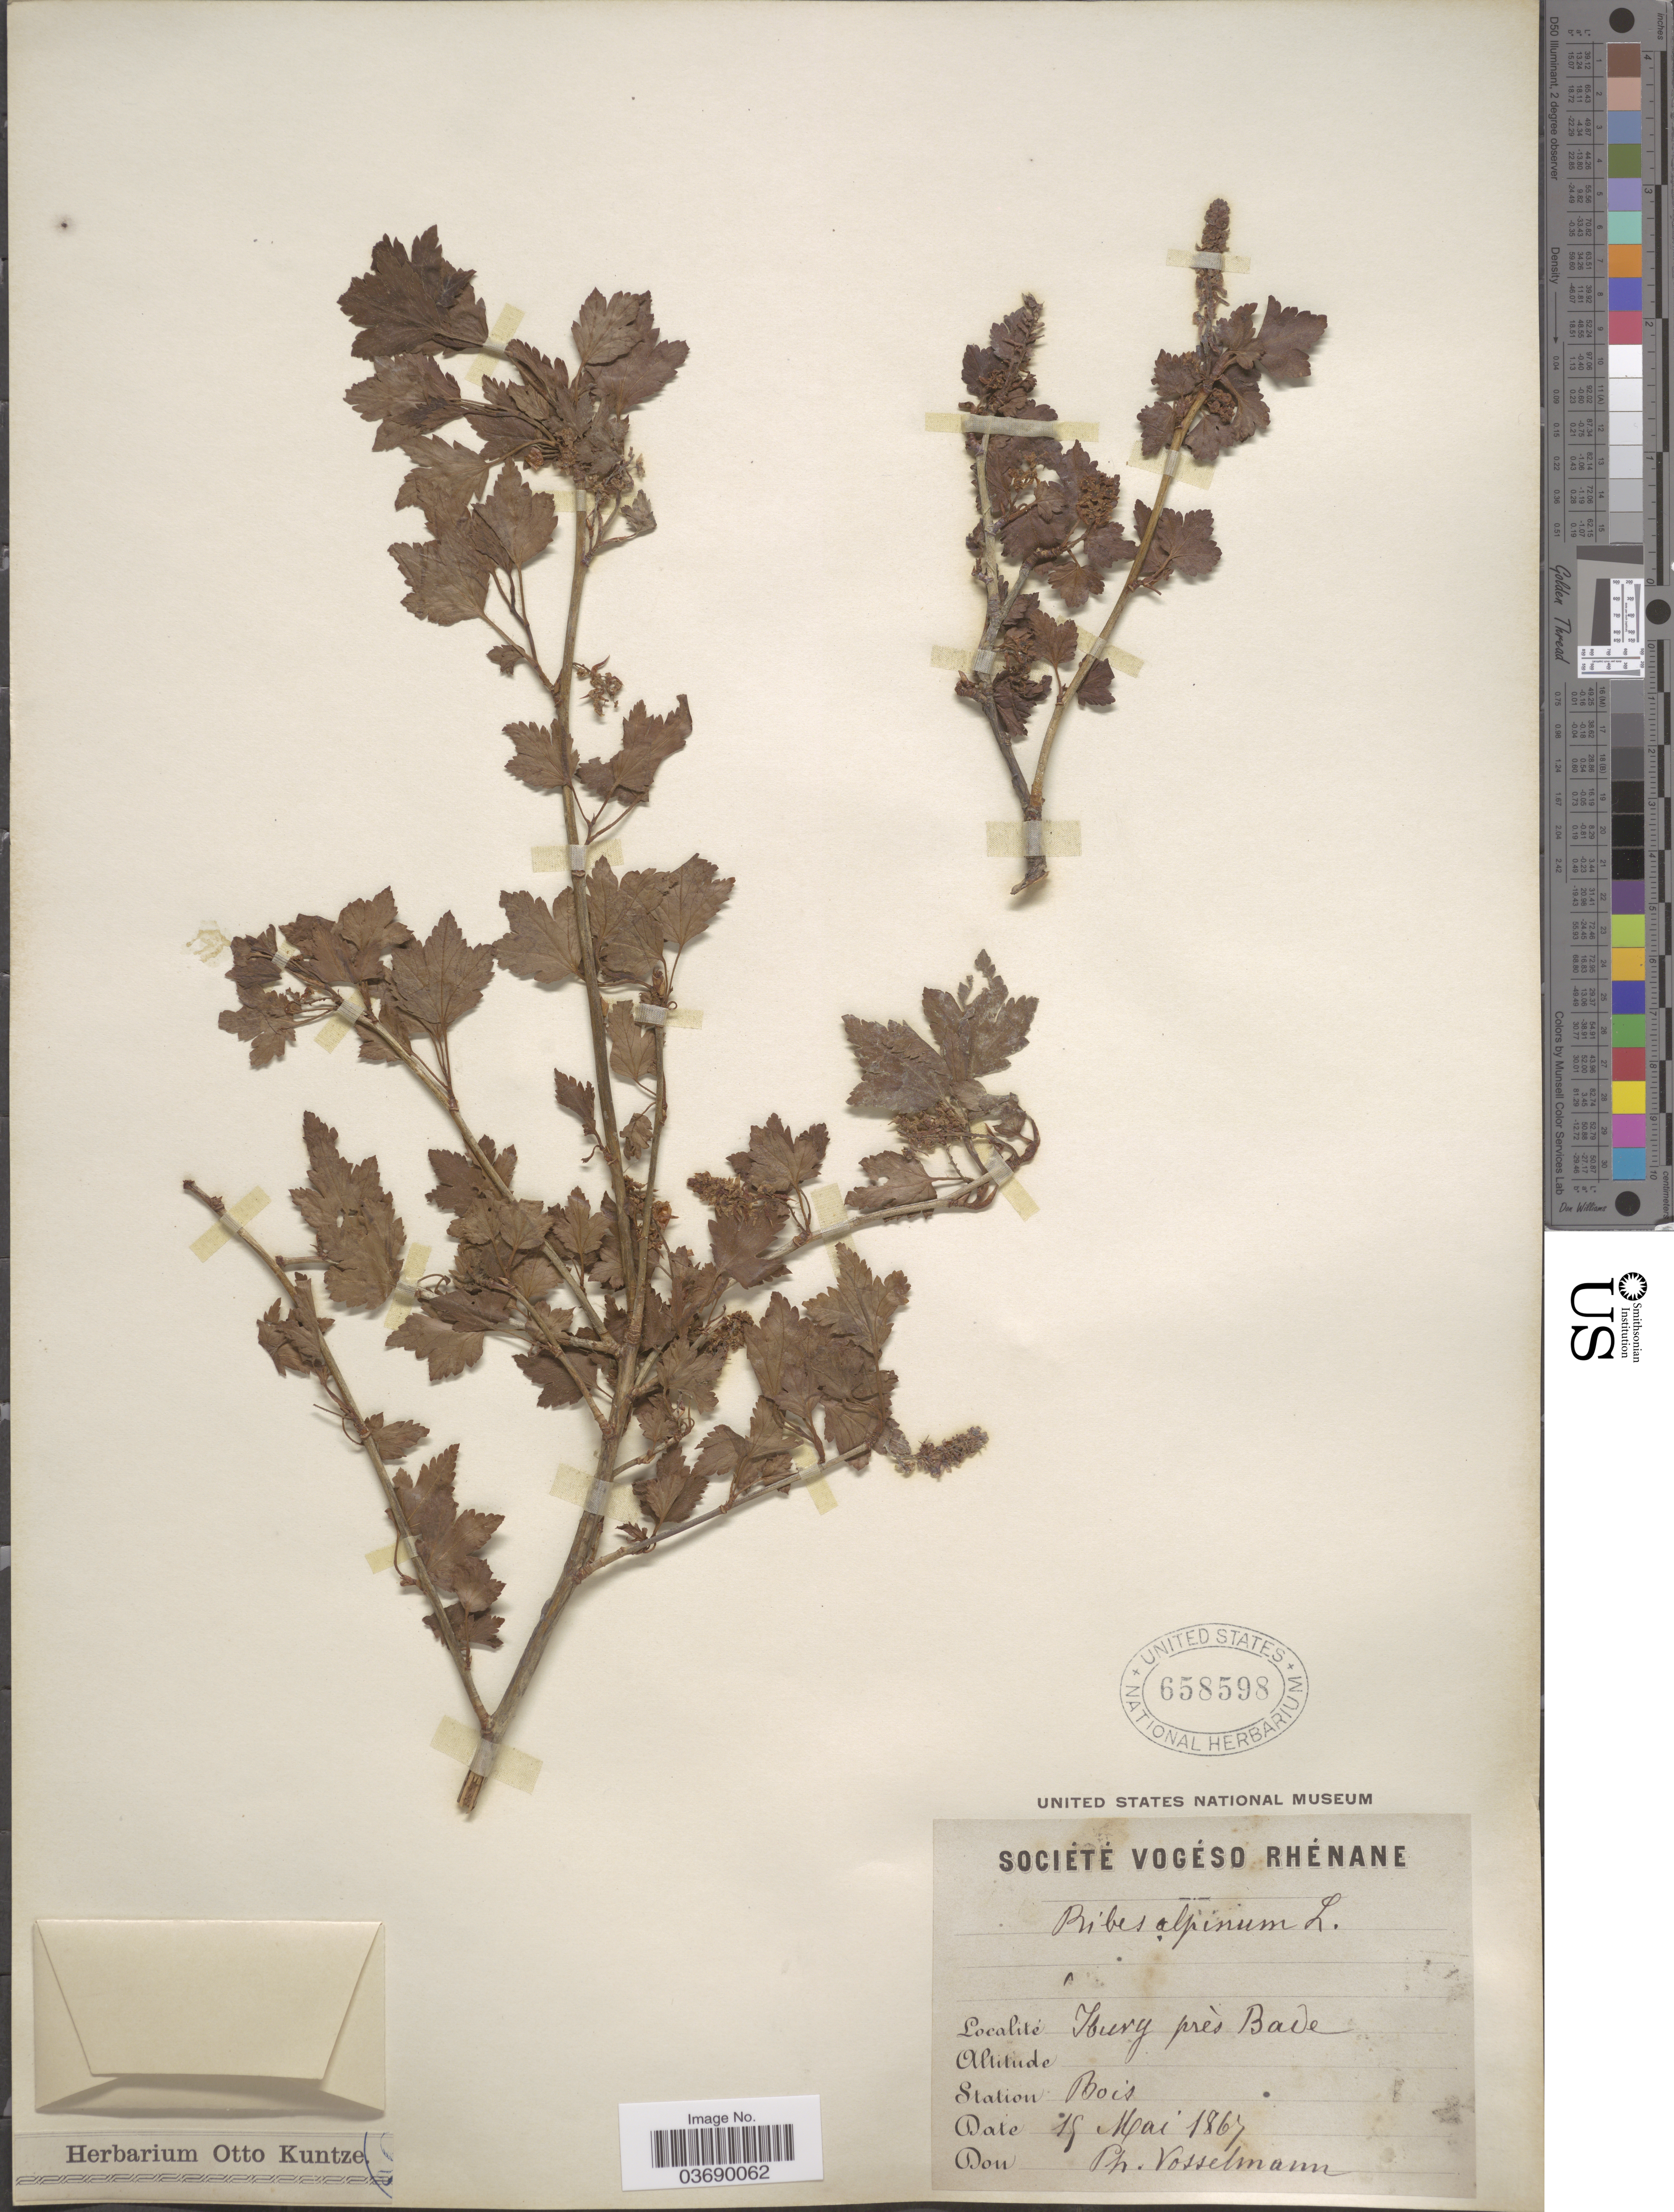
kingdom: Plantae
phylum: Tracheophyta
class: Magnoliopsida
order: Saxifragales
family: Grossulariaceae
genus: Ribes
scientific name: Ribes alpinum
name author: L.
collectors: P. Vosselmann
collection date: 1867-05-15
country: Germany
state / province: Niedersachsen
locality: Iburg près Bade.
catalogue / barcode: US 658598